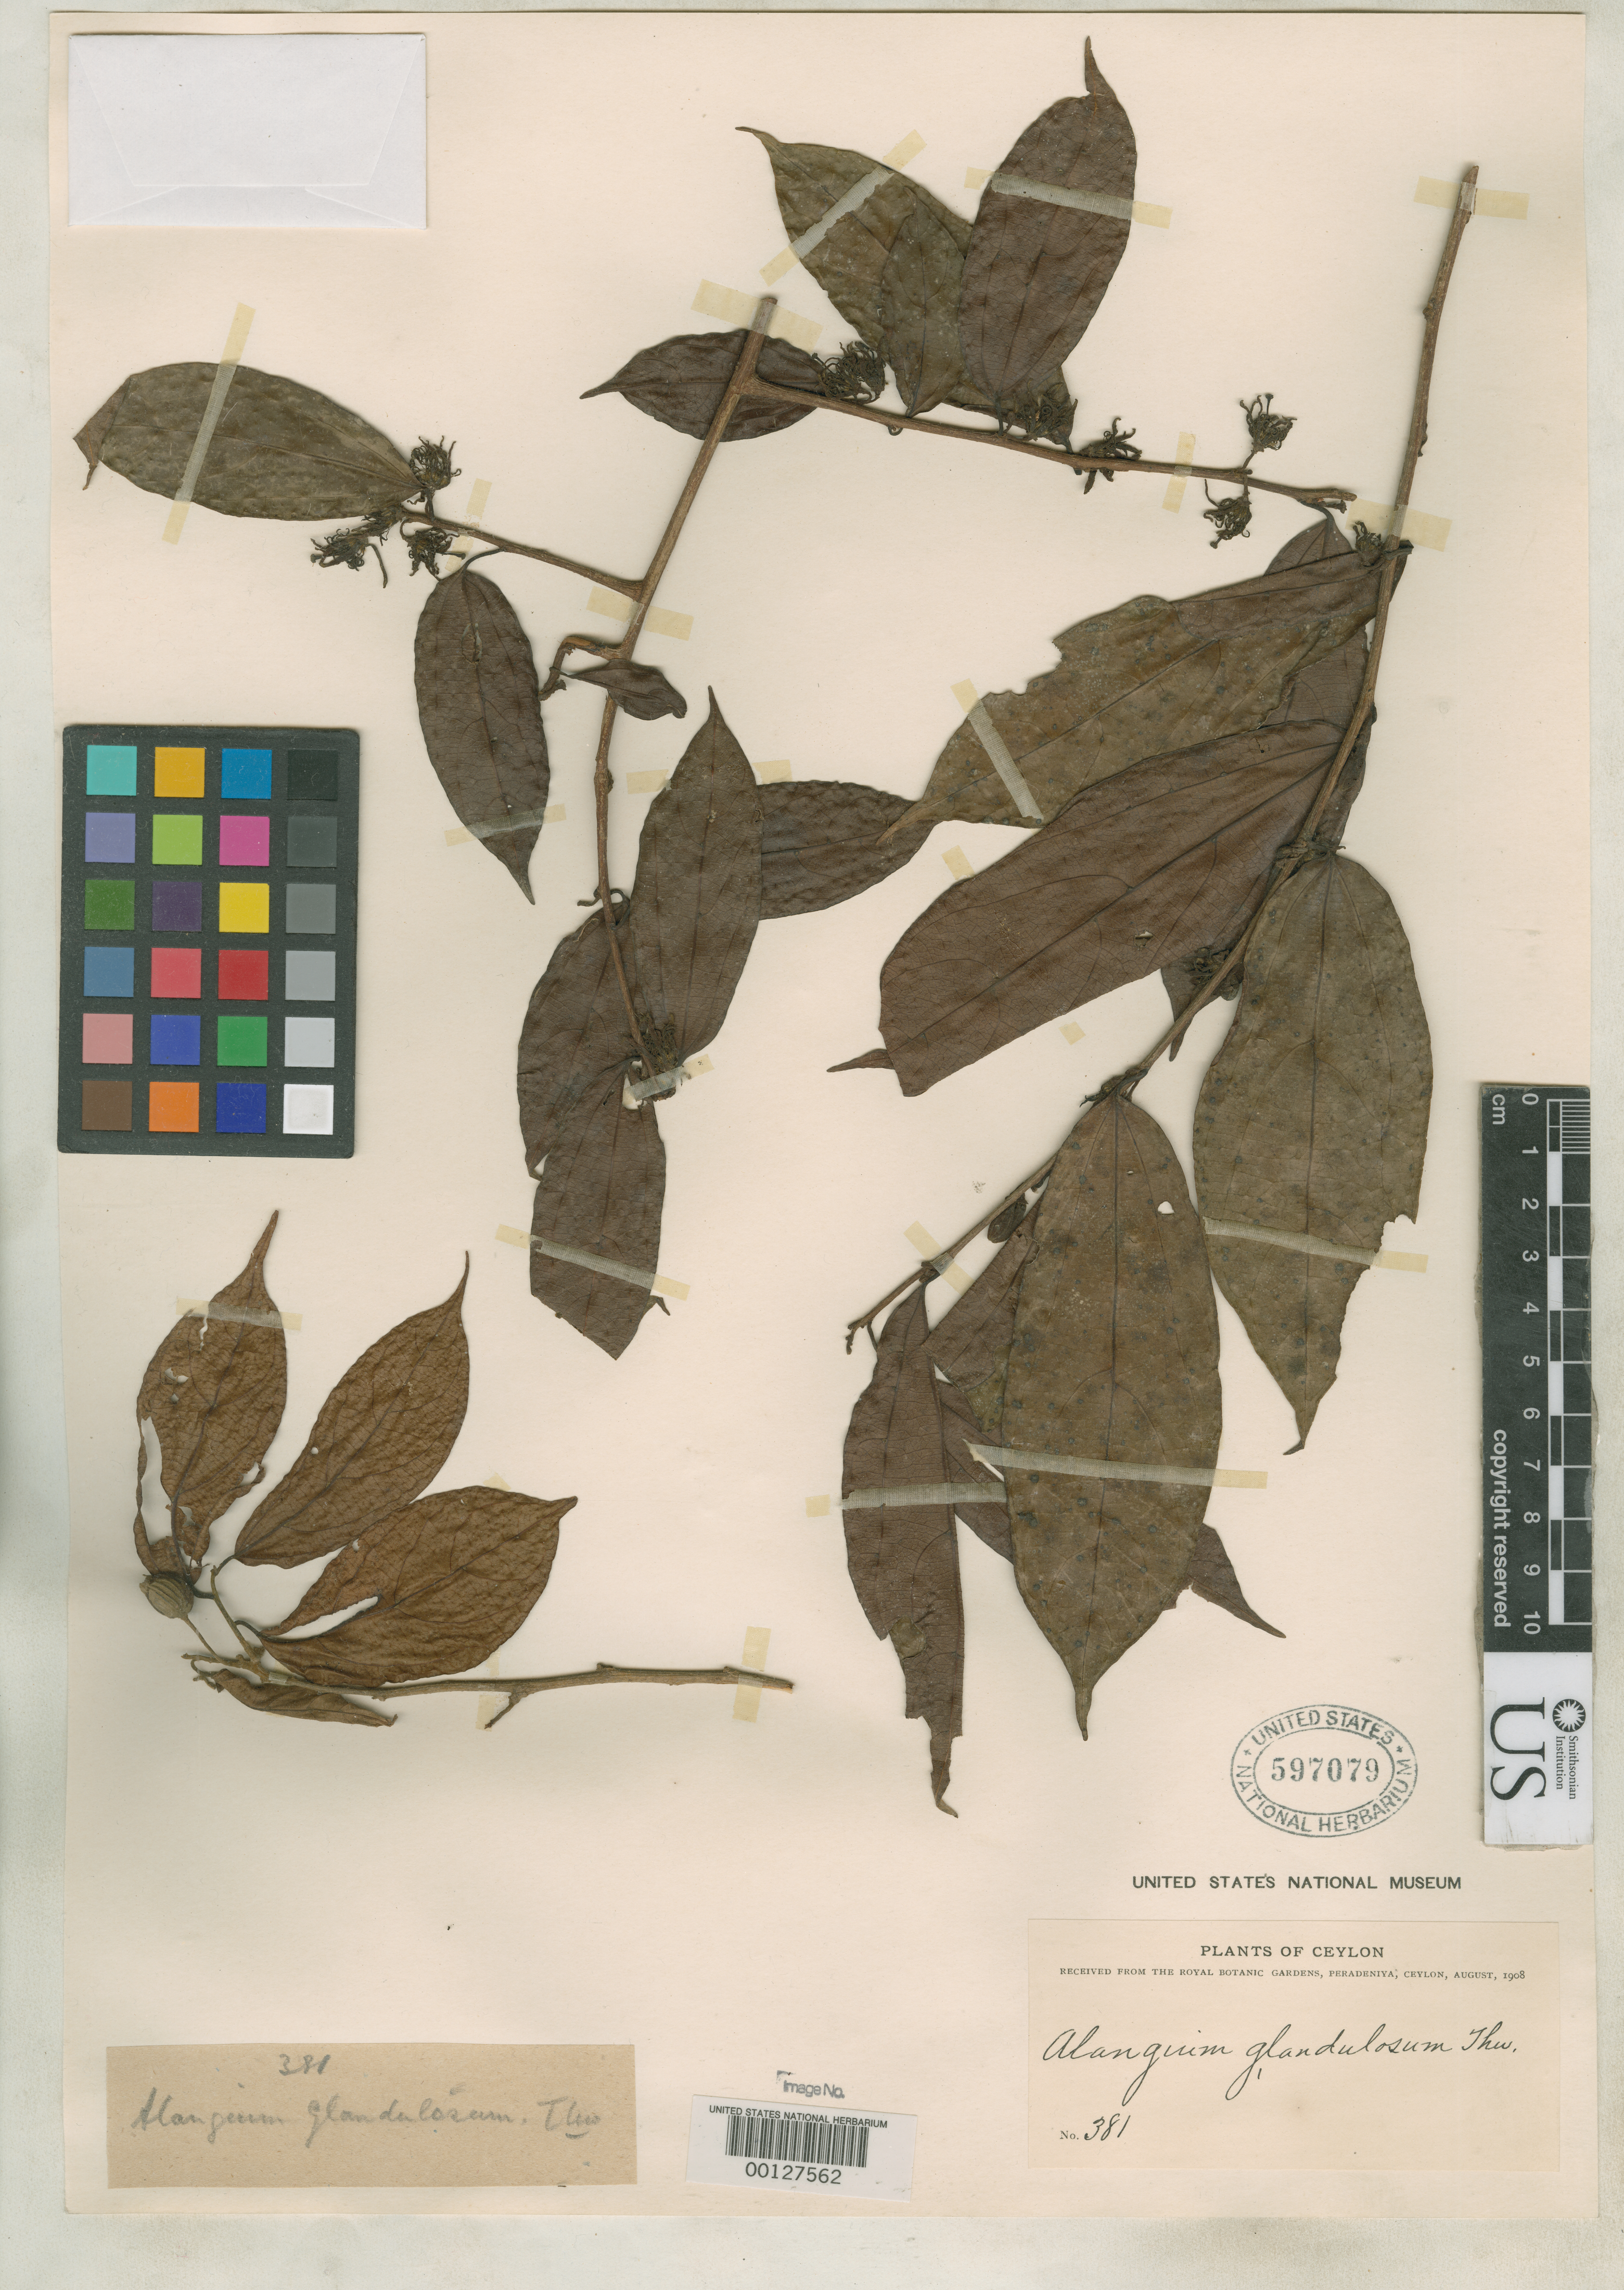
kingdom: Plantae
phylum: Tracheophyta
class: Magnoliopsida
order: Cornales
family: Cornaceae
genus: Alangium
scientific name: Alangium glandulosum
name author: Thwaites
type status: Isotype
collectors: G. H. K. Thwaites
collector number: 381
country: Sri Lanka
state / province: Central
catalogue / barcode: US 597079